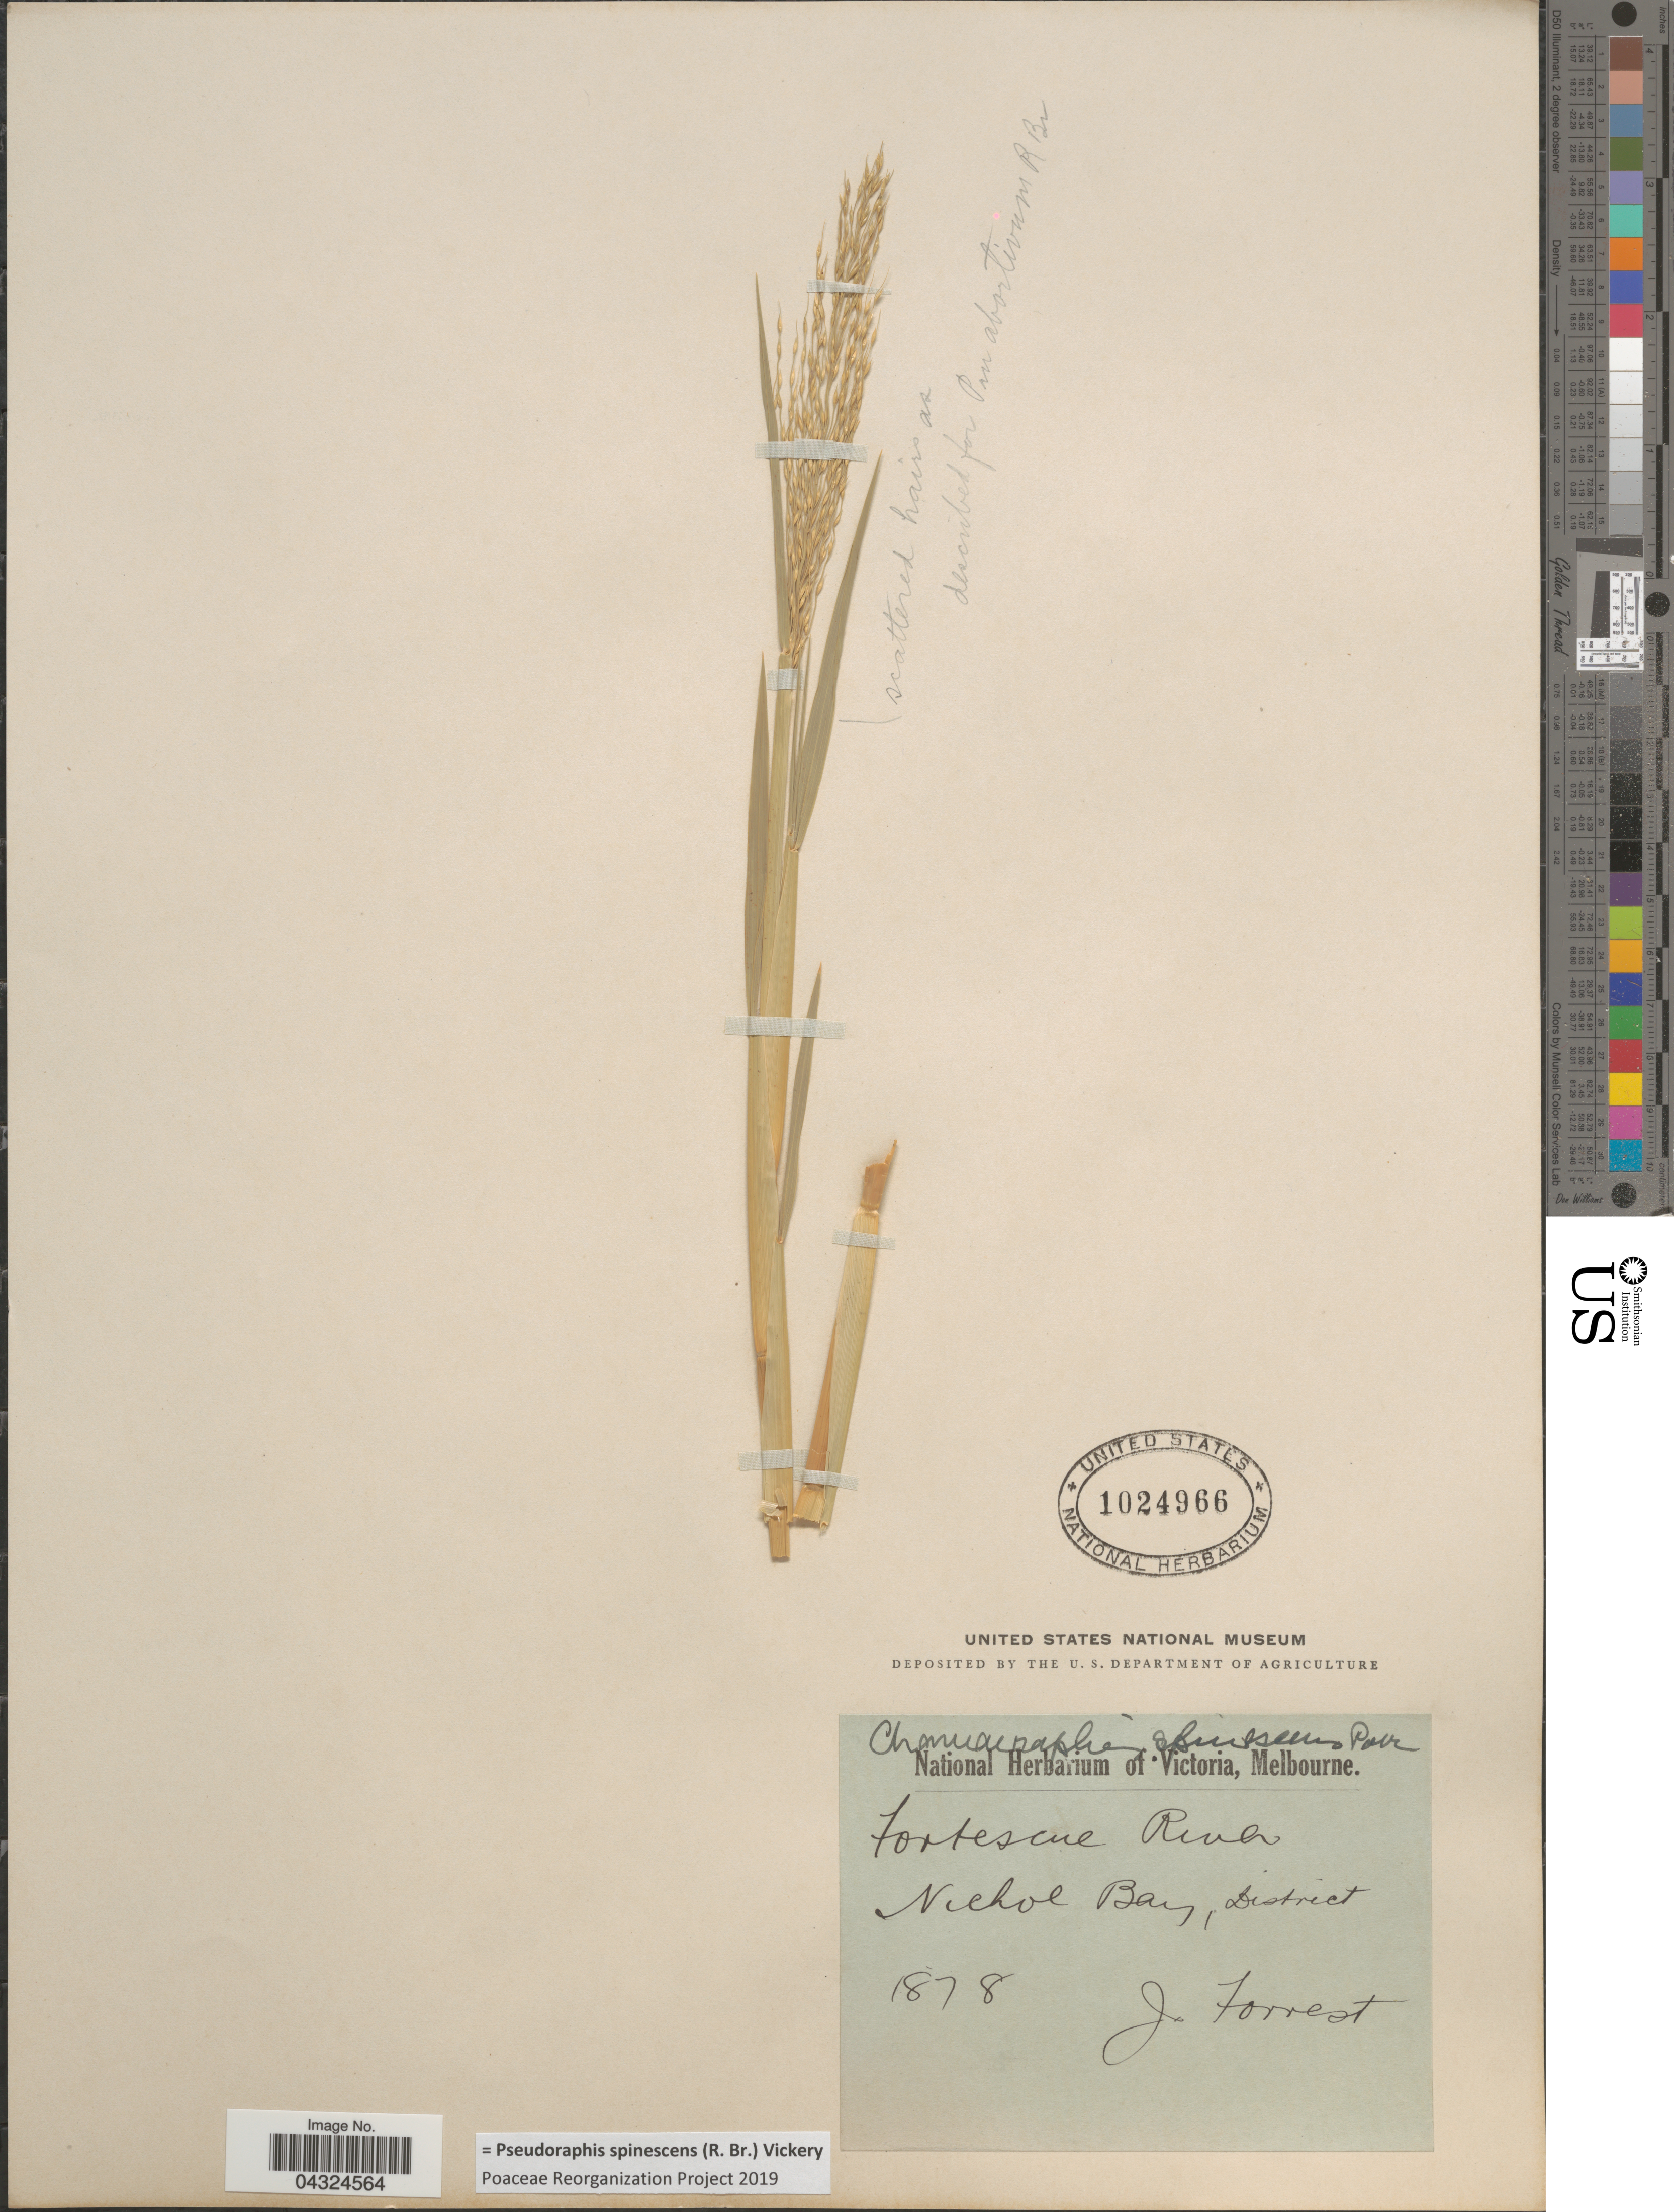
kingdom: Plantae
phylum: Tracheophyta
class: Liliopsida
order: Poales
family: Poaceae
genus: Pseudoraphis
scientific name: Pseudoraphis spinescens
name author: (R. Br.) Vickery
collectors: J. Forrest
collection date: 1878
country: Australia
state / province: Western Australia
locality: Fortesque River. Nichol Bay, District.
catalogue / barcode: US 1024966